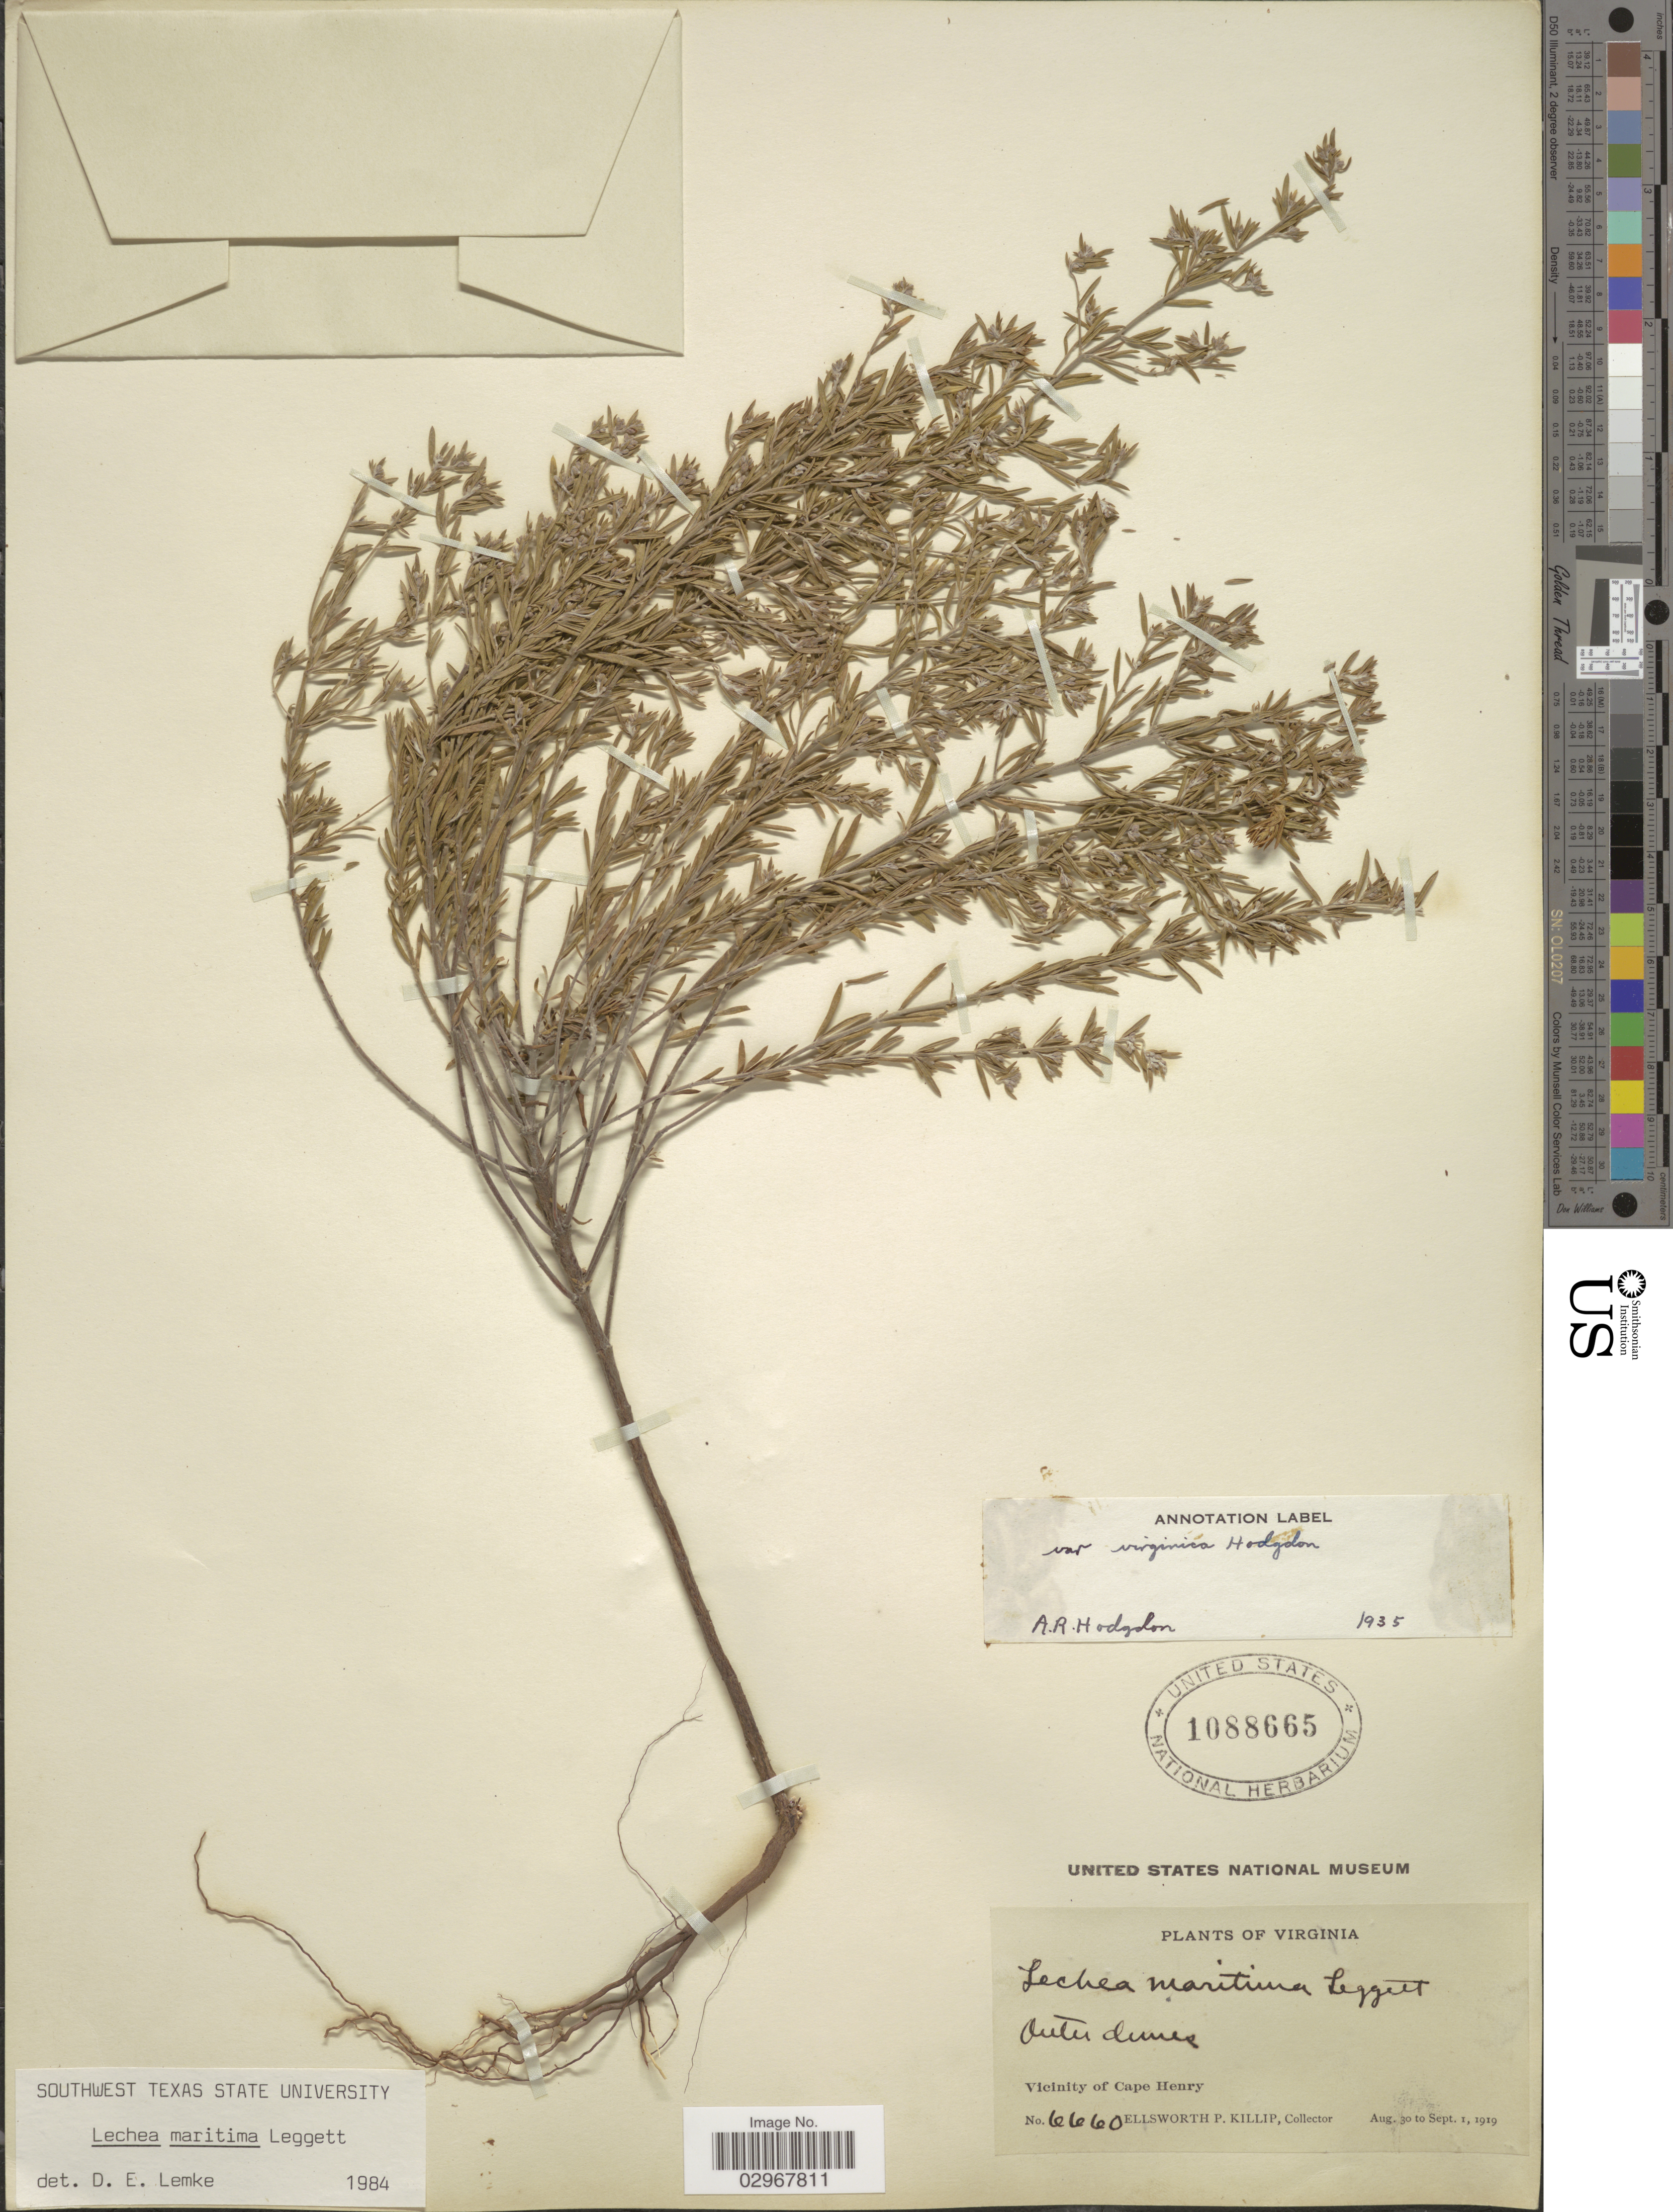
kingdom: Plantae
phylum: Tracheophyta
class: Magnoliopsida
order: Malvales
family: Cistaceae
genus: Lechea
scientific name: Lechea maritima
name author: Legg.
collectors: E. P. Killip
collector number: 6660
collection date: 1919-08-30/1919-09-01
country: United States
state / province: Virginia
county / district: City of Virginia Beach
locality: Vicinity of Cape Henry.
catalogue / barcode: US 1088665